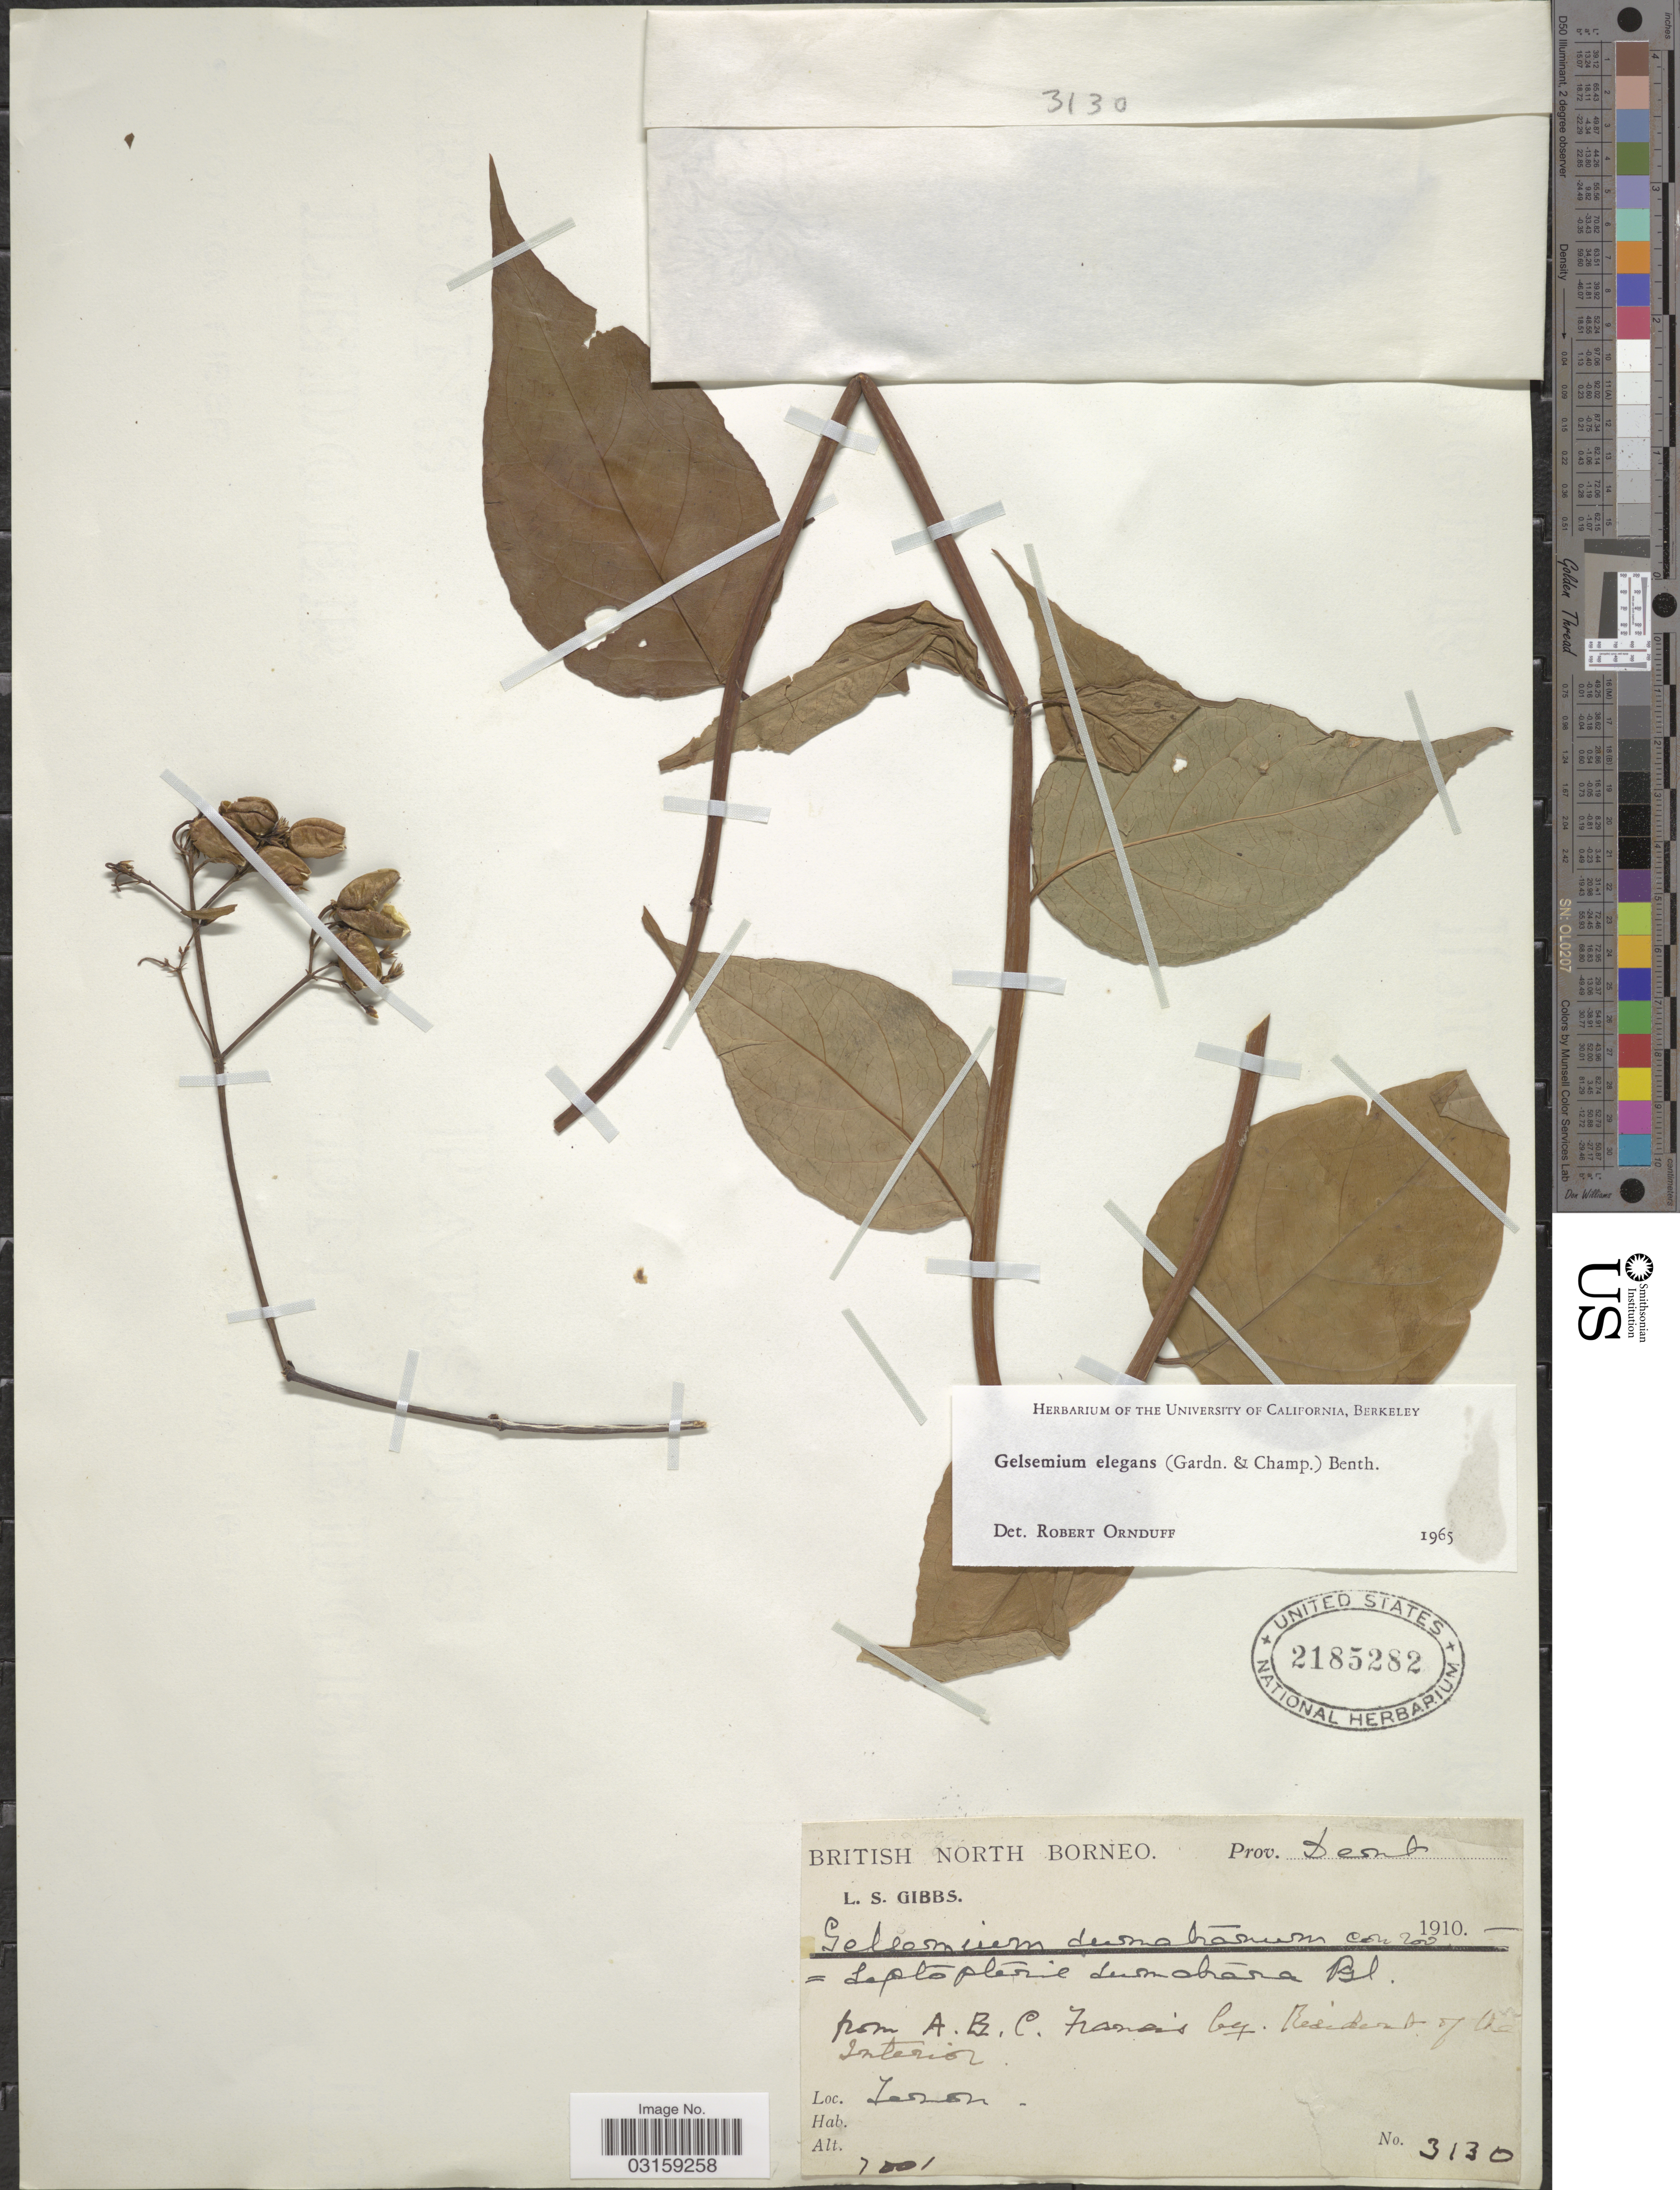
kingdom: Plantae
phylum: Tracheophyta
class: Magnoliopsida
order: Gentianales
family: Gelsemiaceae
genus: Gelsemium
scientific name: Gelsemium elegans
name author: (Gardner & Chapm.) Benth.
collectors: L. S.Gibbs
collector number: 3130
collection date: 1910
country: Malaysia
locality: British North Borneo. Prov. Desut [interpreted]. Lezon [interpreted].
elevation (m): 213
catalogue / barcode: US 2185282